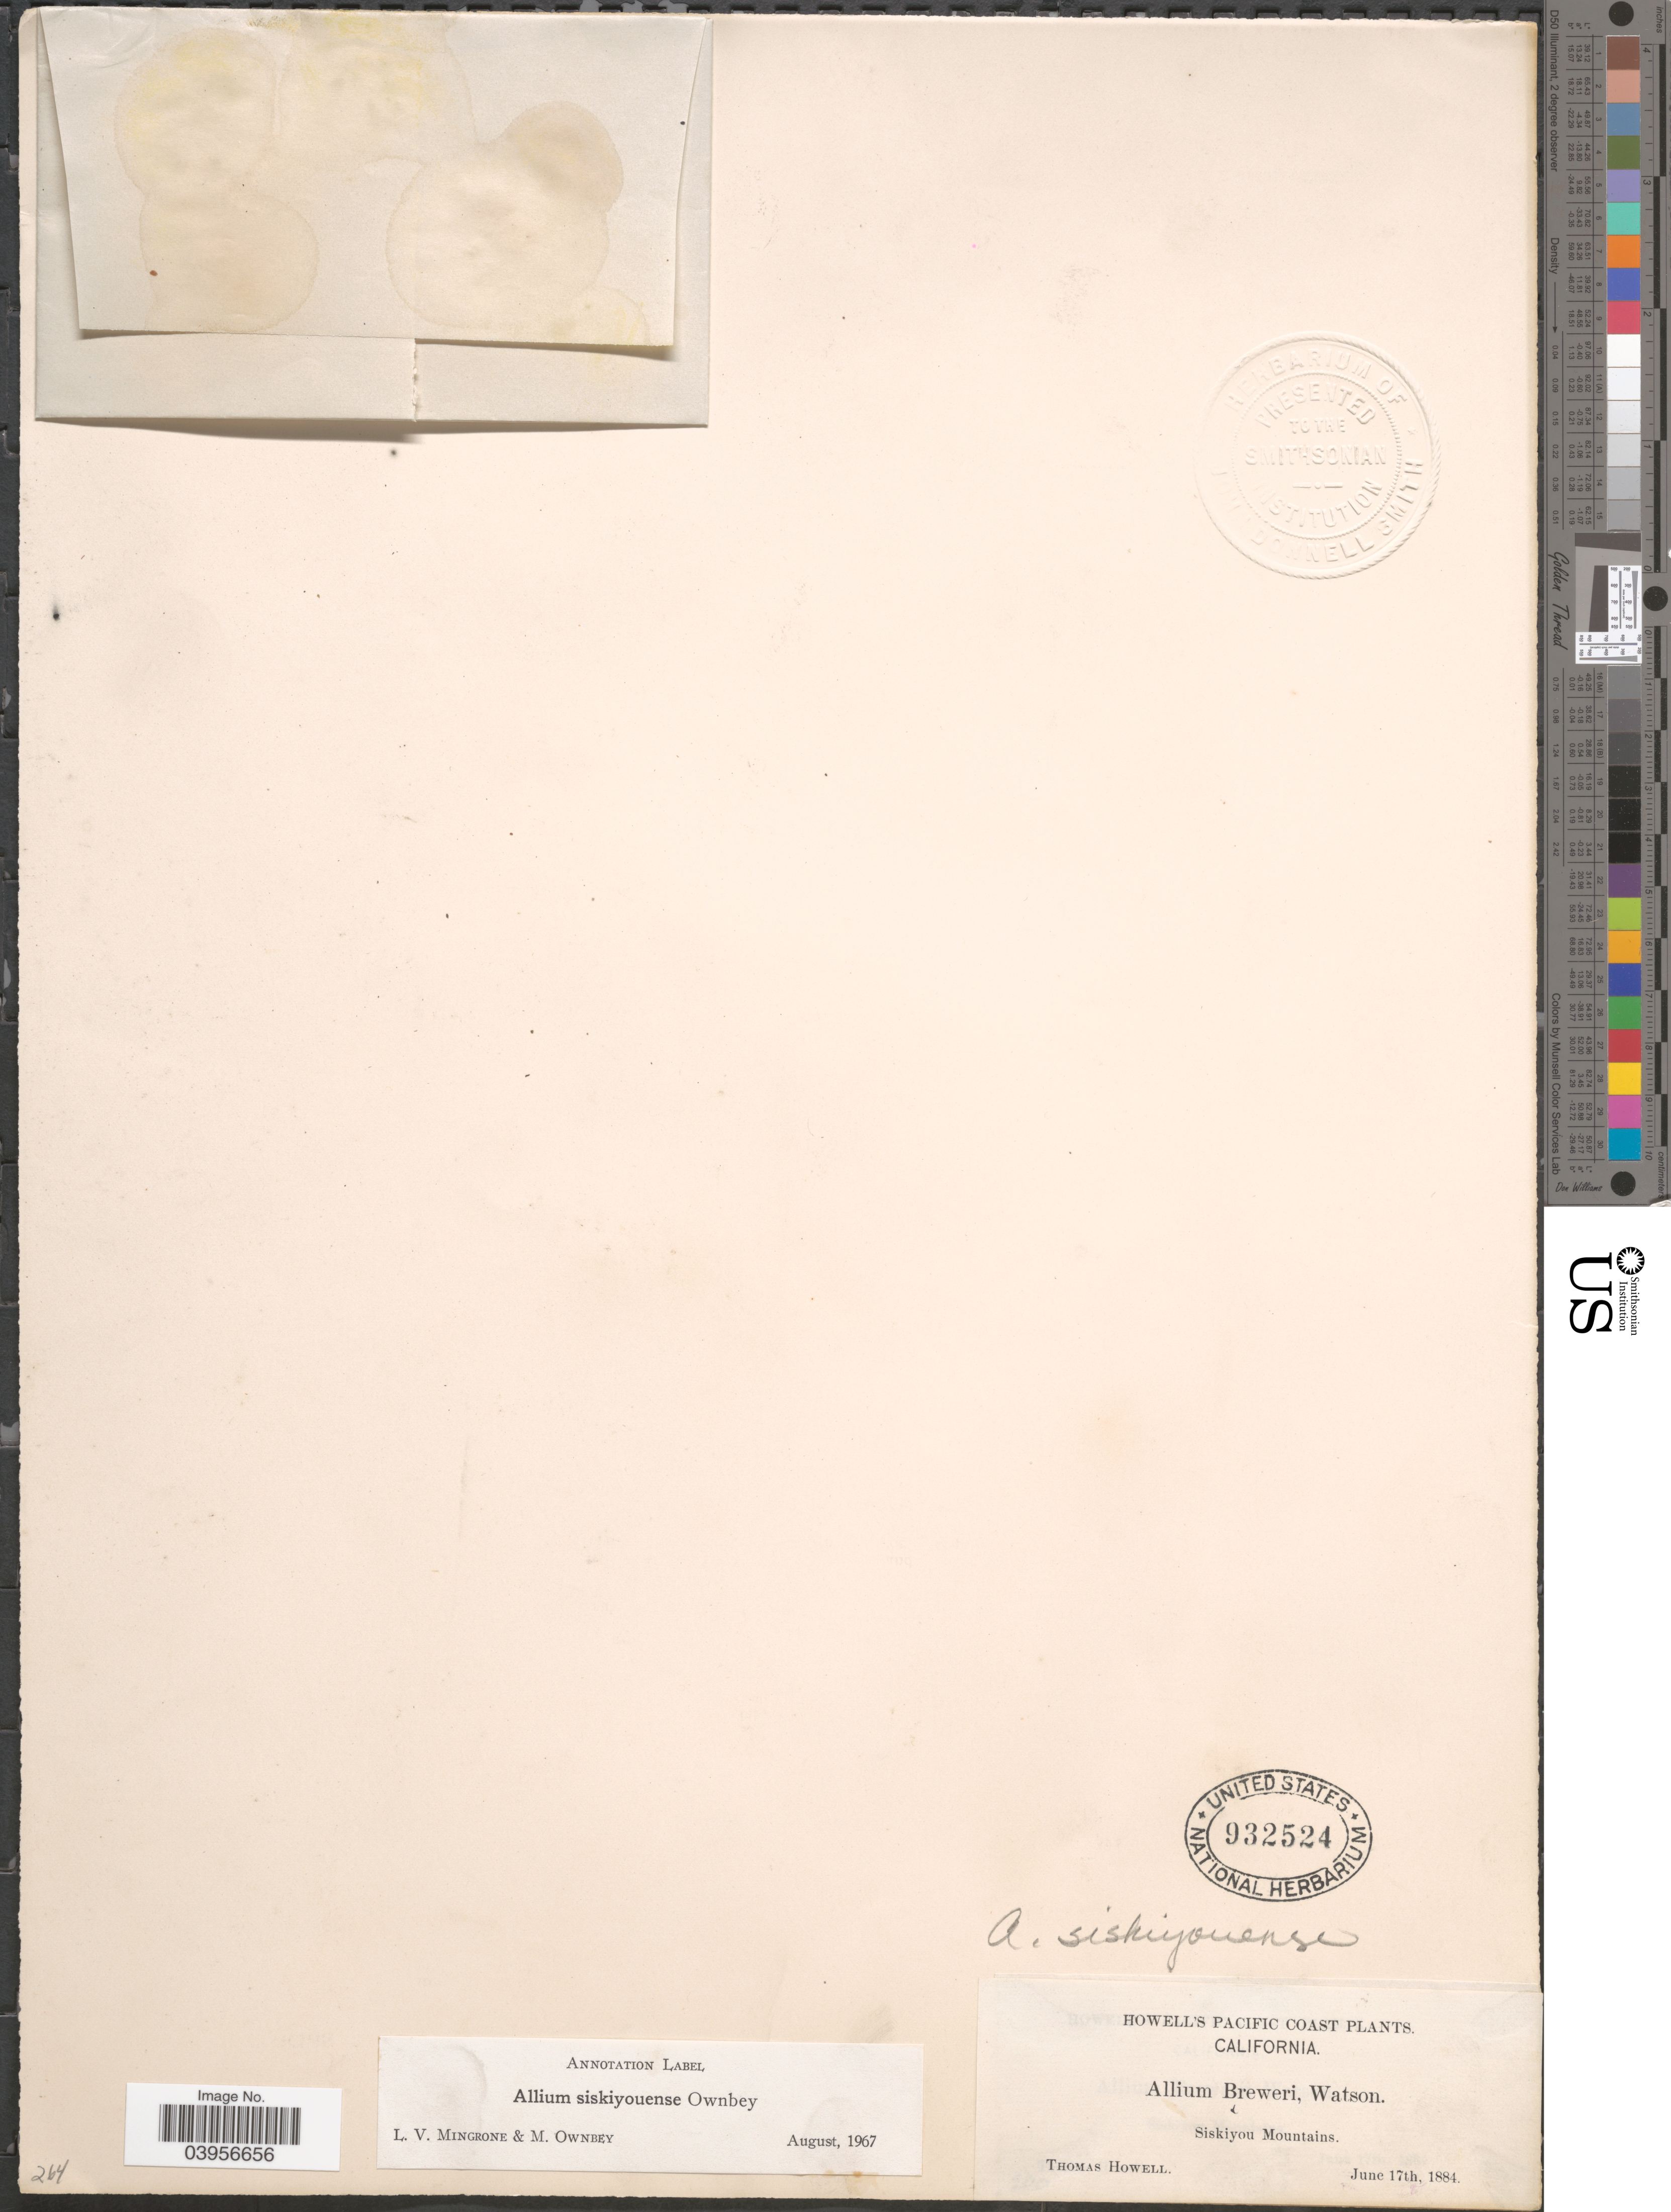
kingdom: Plantae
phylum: Tracheophyta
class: Liliopsida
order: Asparagales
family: Amaryllidaceae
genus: Allium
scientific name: Allium siskiyouense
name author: Ownbey ex Traub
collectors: T. Howell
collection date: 1884-06-17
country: United States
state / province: California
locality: Pacific Coast. Siskiyou Mountains.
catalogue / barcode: US 932524